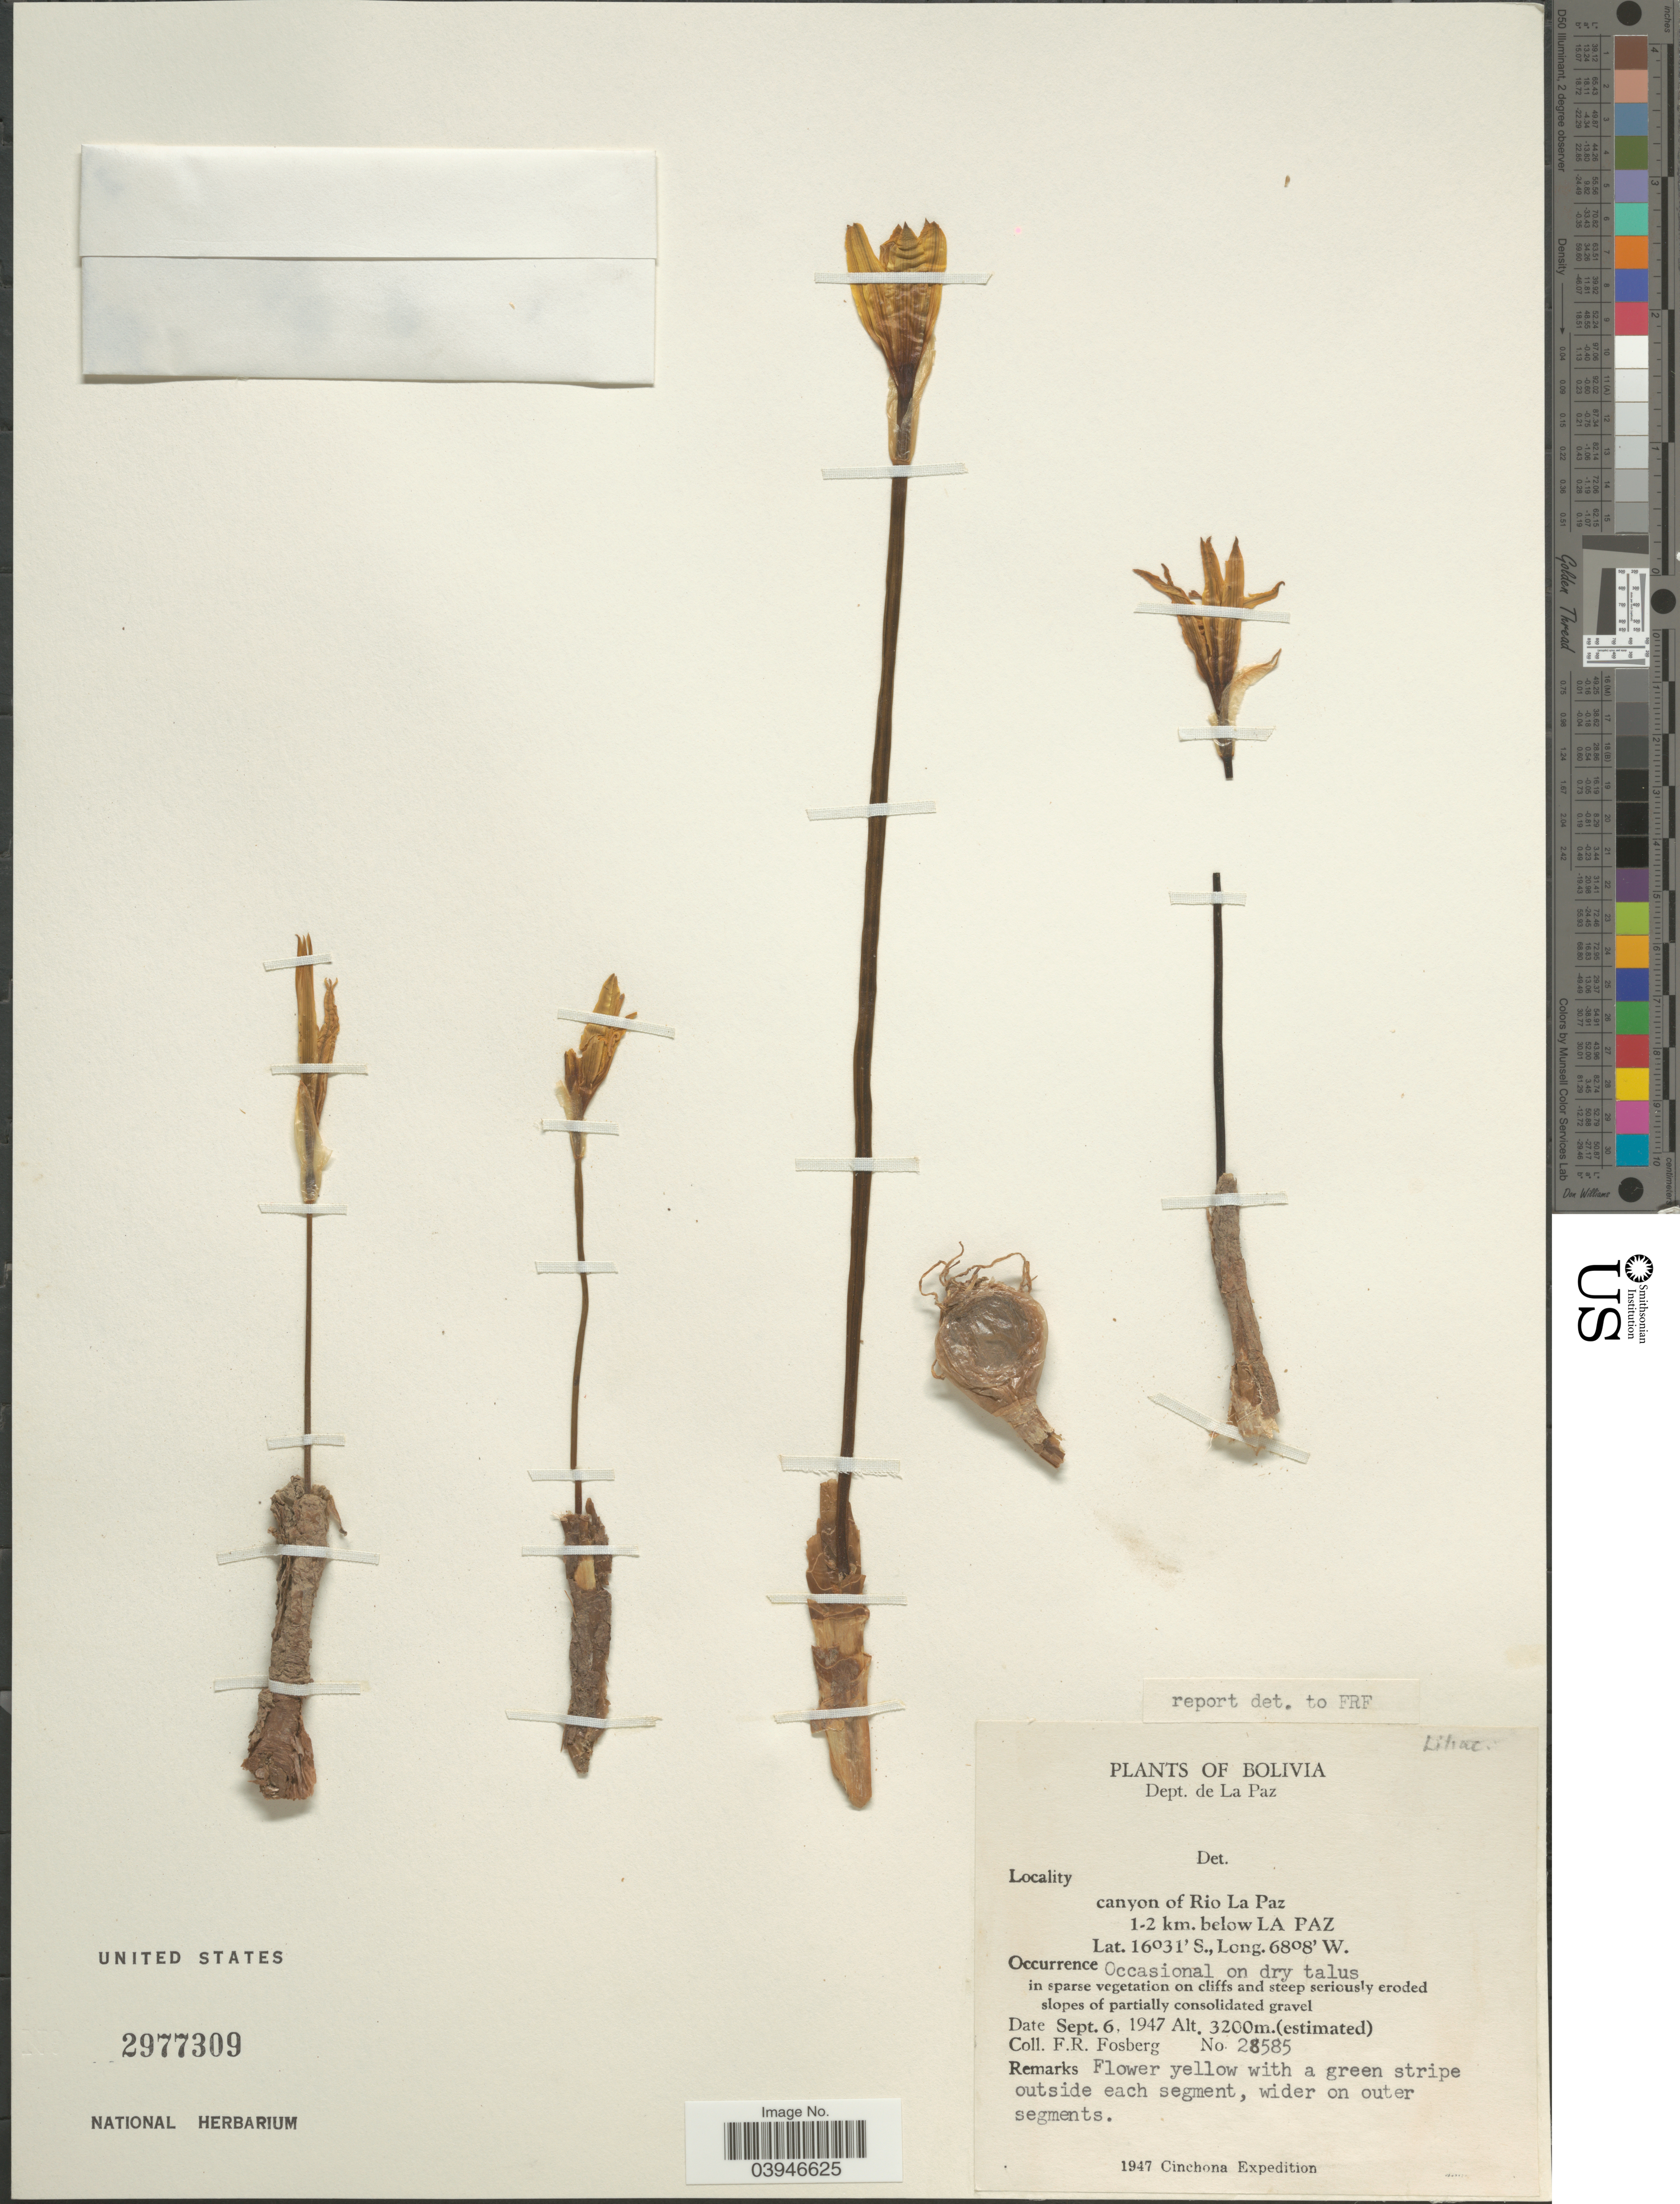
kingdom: Plantae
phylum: Tracheophyta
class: Liliopsida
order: Liliales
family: Liliaceae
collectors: F. R. Fosberg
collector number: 28585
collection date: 1947-09-06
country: Bolivia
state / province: La Paz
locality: Dept. de La Paz. Canyon of Rio La Paz. 1-2 km. below La Paz.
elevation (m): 3200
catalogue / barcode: US 2977309